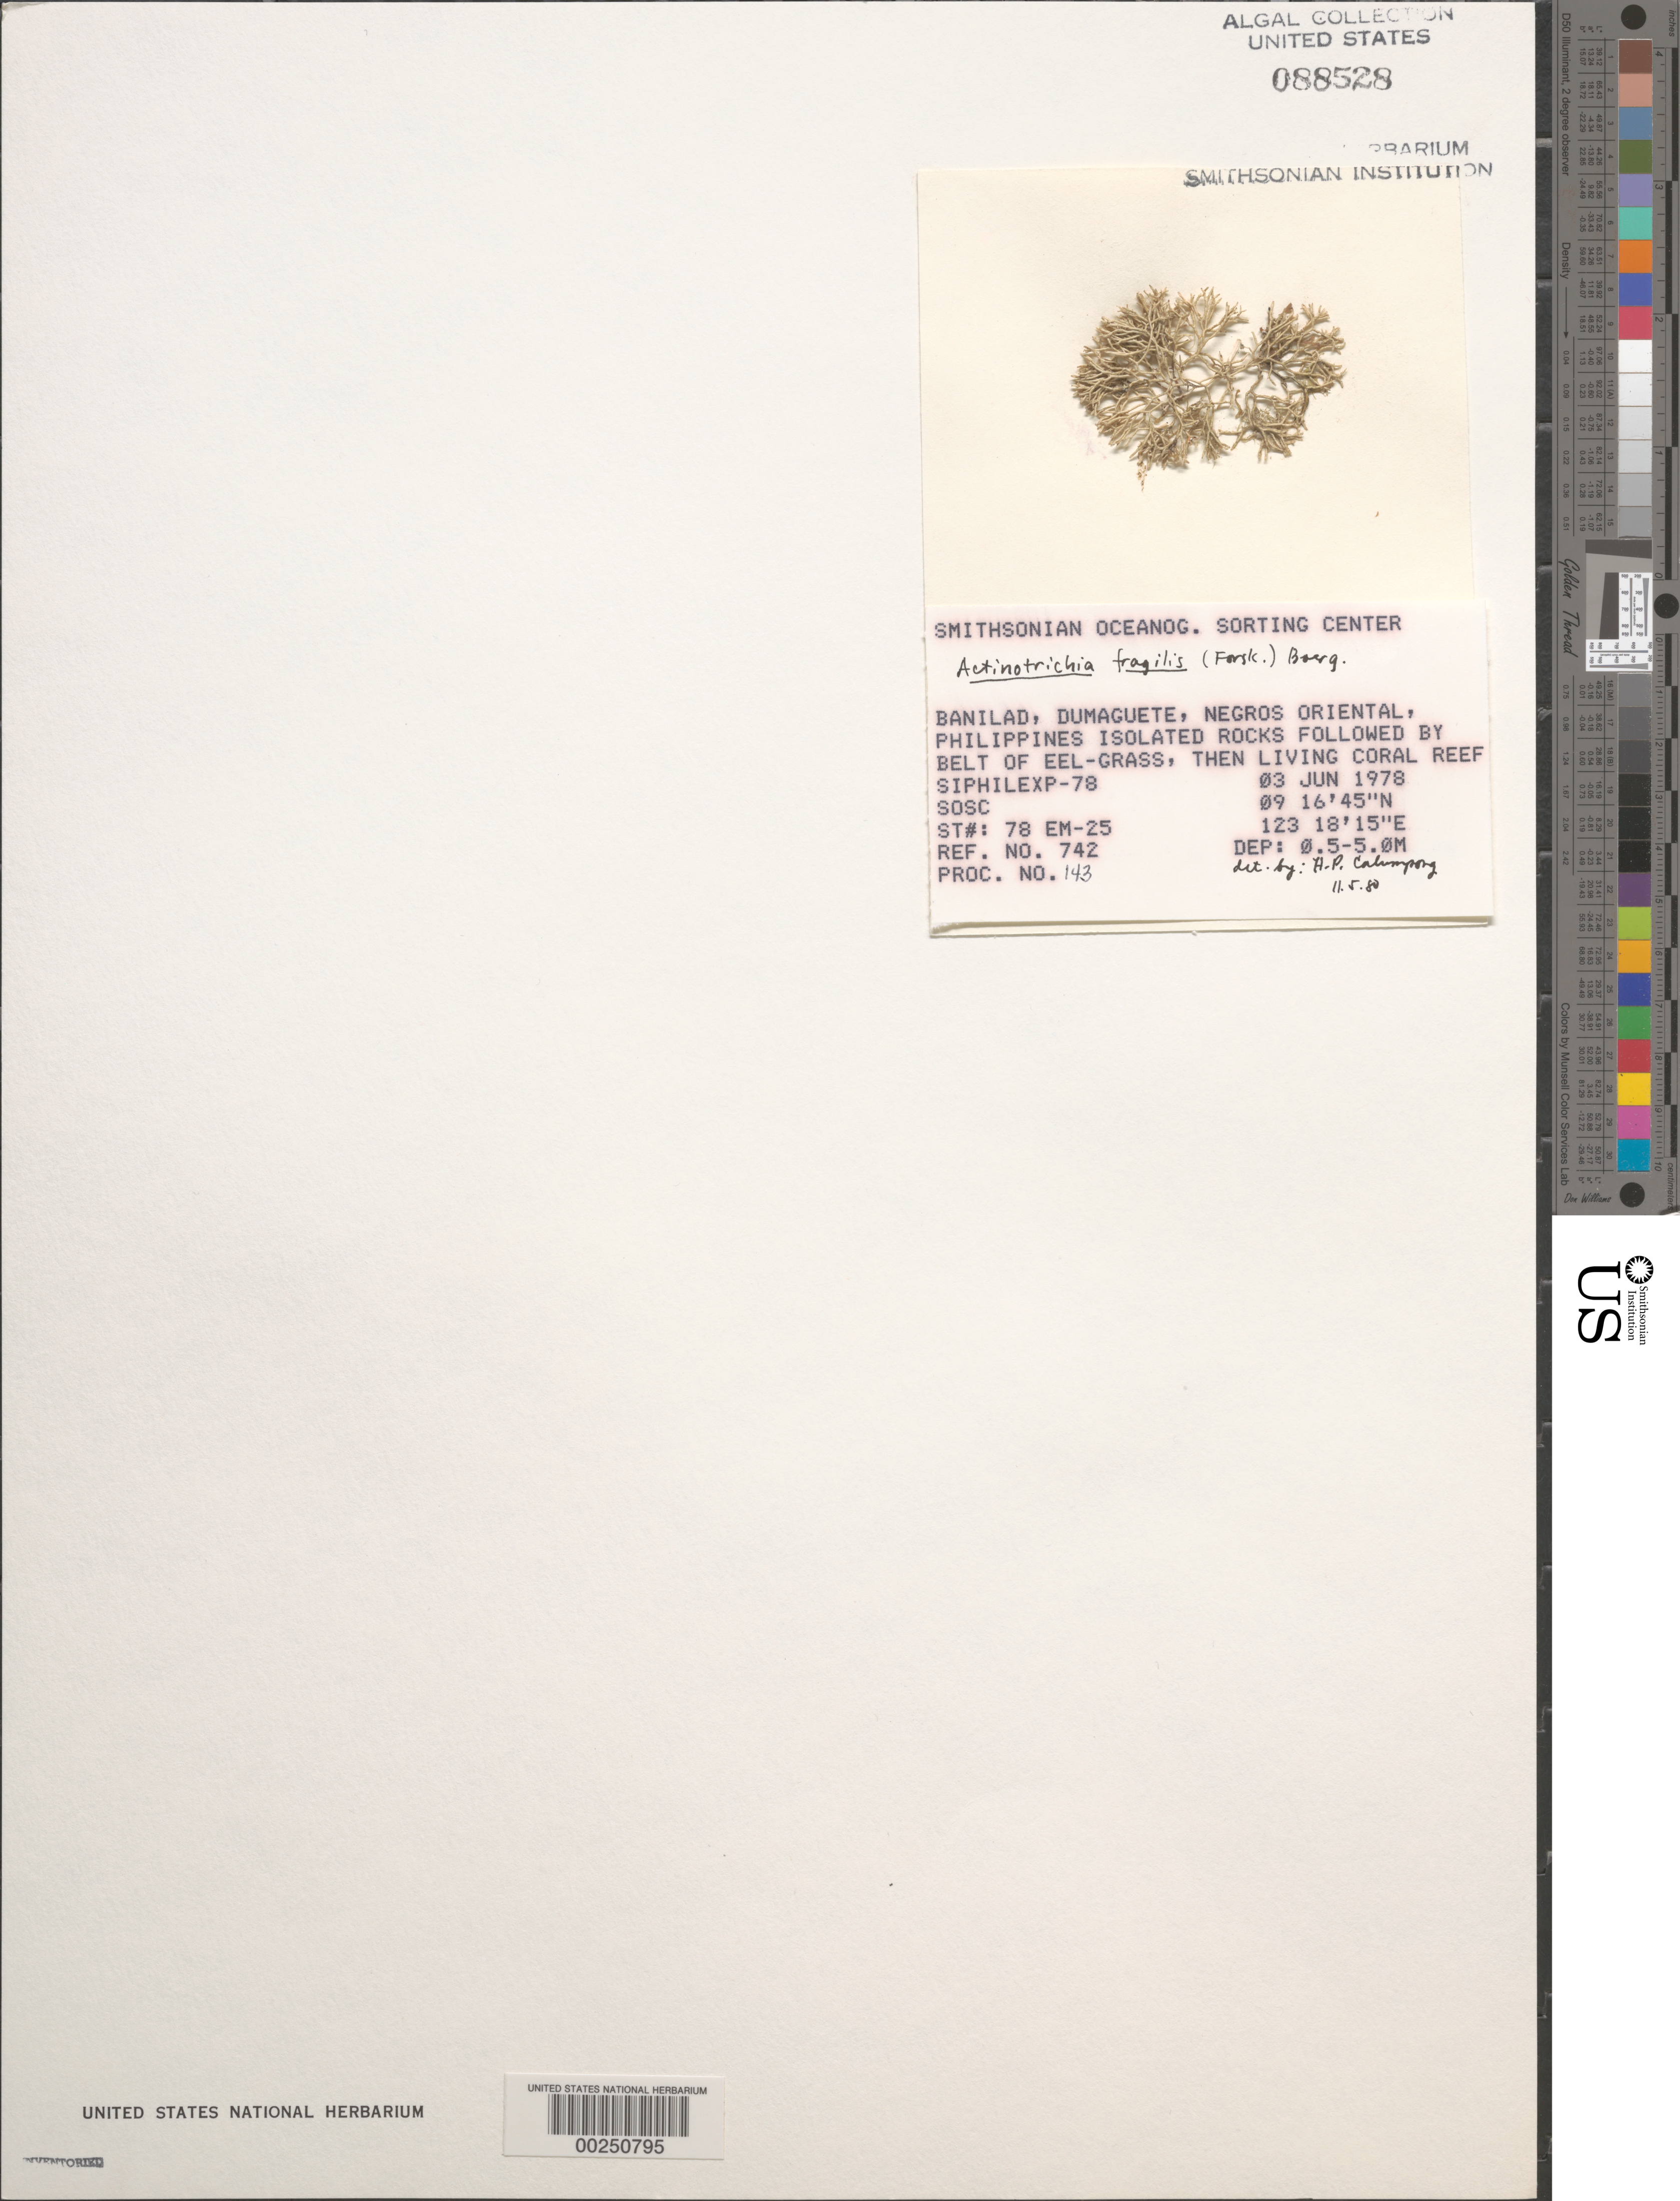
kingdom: Plantae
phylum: Rhodophyta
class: Florideophyceae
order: Nemaliales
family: Galaxauraceae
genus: Actinotrichia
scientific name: Actinotrichia fragilis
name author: (Forssk.) Børgesen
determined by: Calumpong, H. P.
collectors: SOSC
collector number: Station 78 Em-25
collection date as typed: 03 Jun 1978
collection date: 1978-06-03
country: Philippines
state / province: Central Visayas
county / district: Negros Oriental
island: Negros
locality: Banilad, Dumaguete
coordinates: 09 16'45"N, 123 18'15"E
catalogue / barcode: US 88528